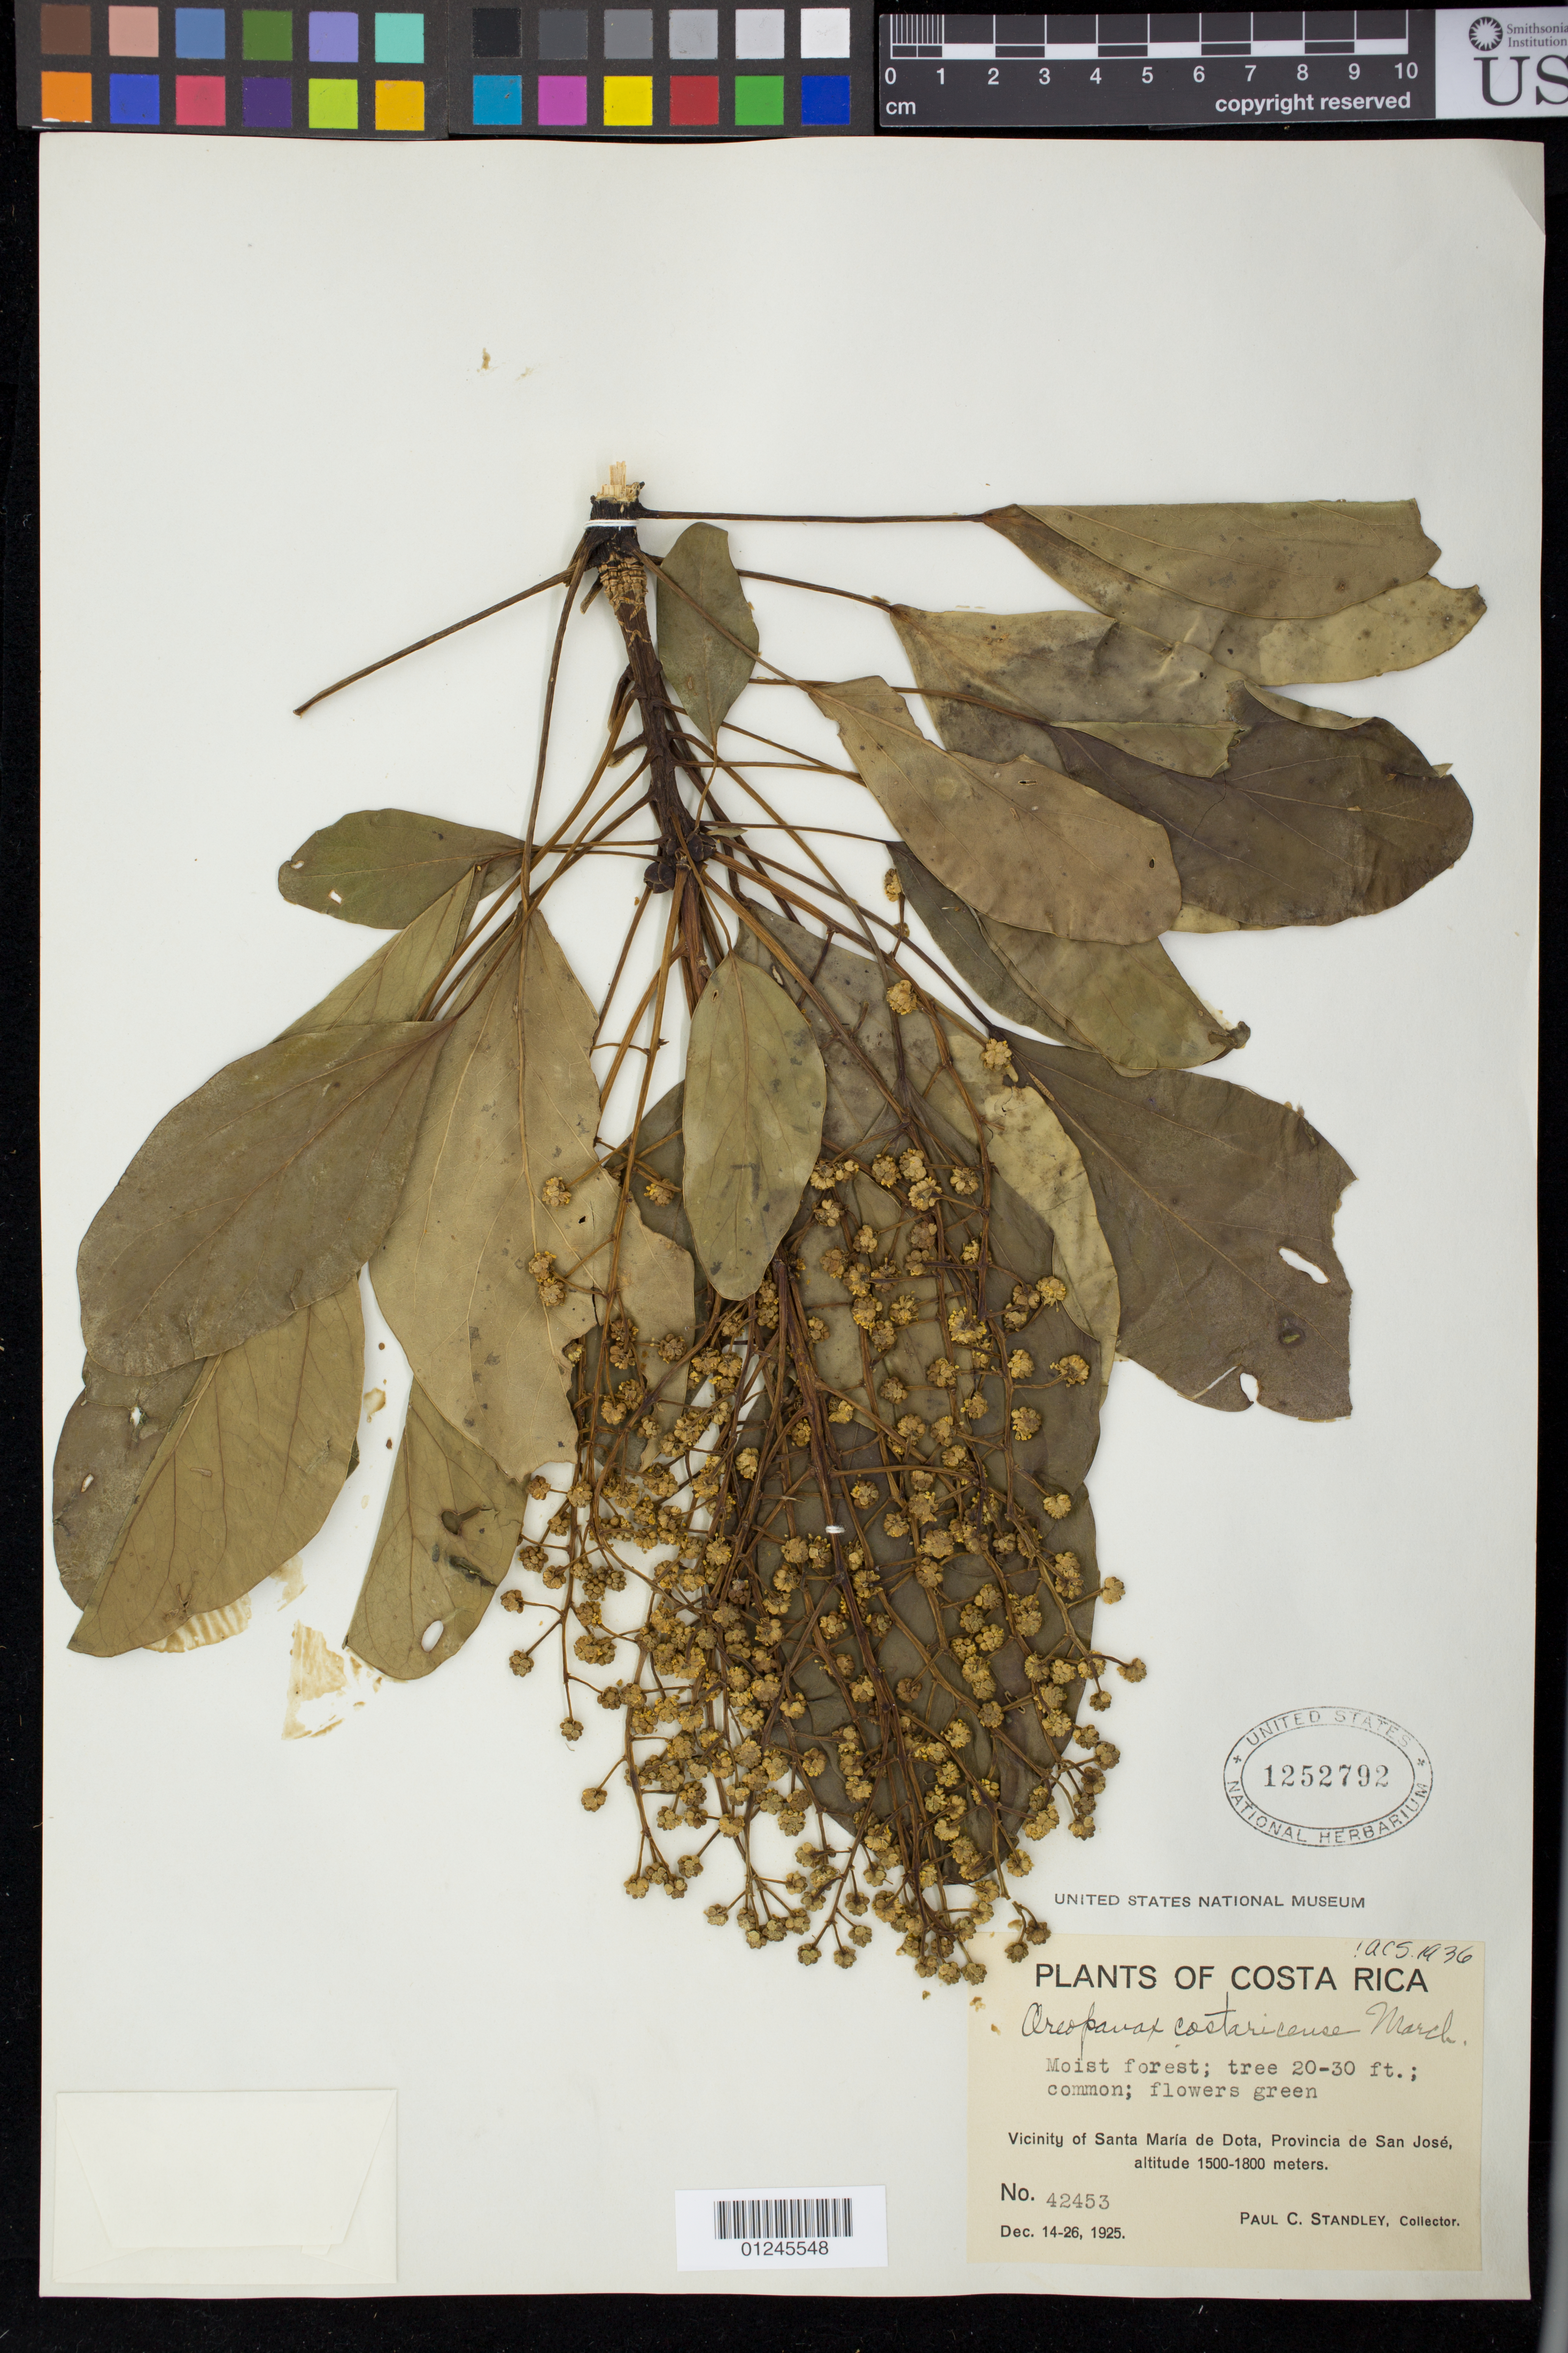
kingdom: Plantae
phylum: Tracheophyta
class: Magnoliopsida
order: Apiales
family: Araliaceae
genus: Oreopanax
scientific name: Oreopanax costaricensis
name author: Marchal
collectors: P. C. Standley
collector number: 42453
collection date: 1925-12-14/1925-12-26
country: Costa Rica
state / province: San Jose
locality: Vicinity of Santa Maria de Dota, Provincia de San Jose.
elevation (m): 1500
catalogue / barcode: US 1252792